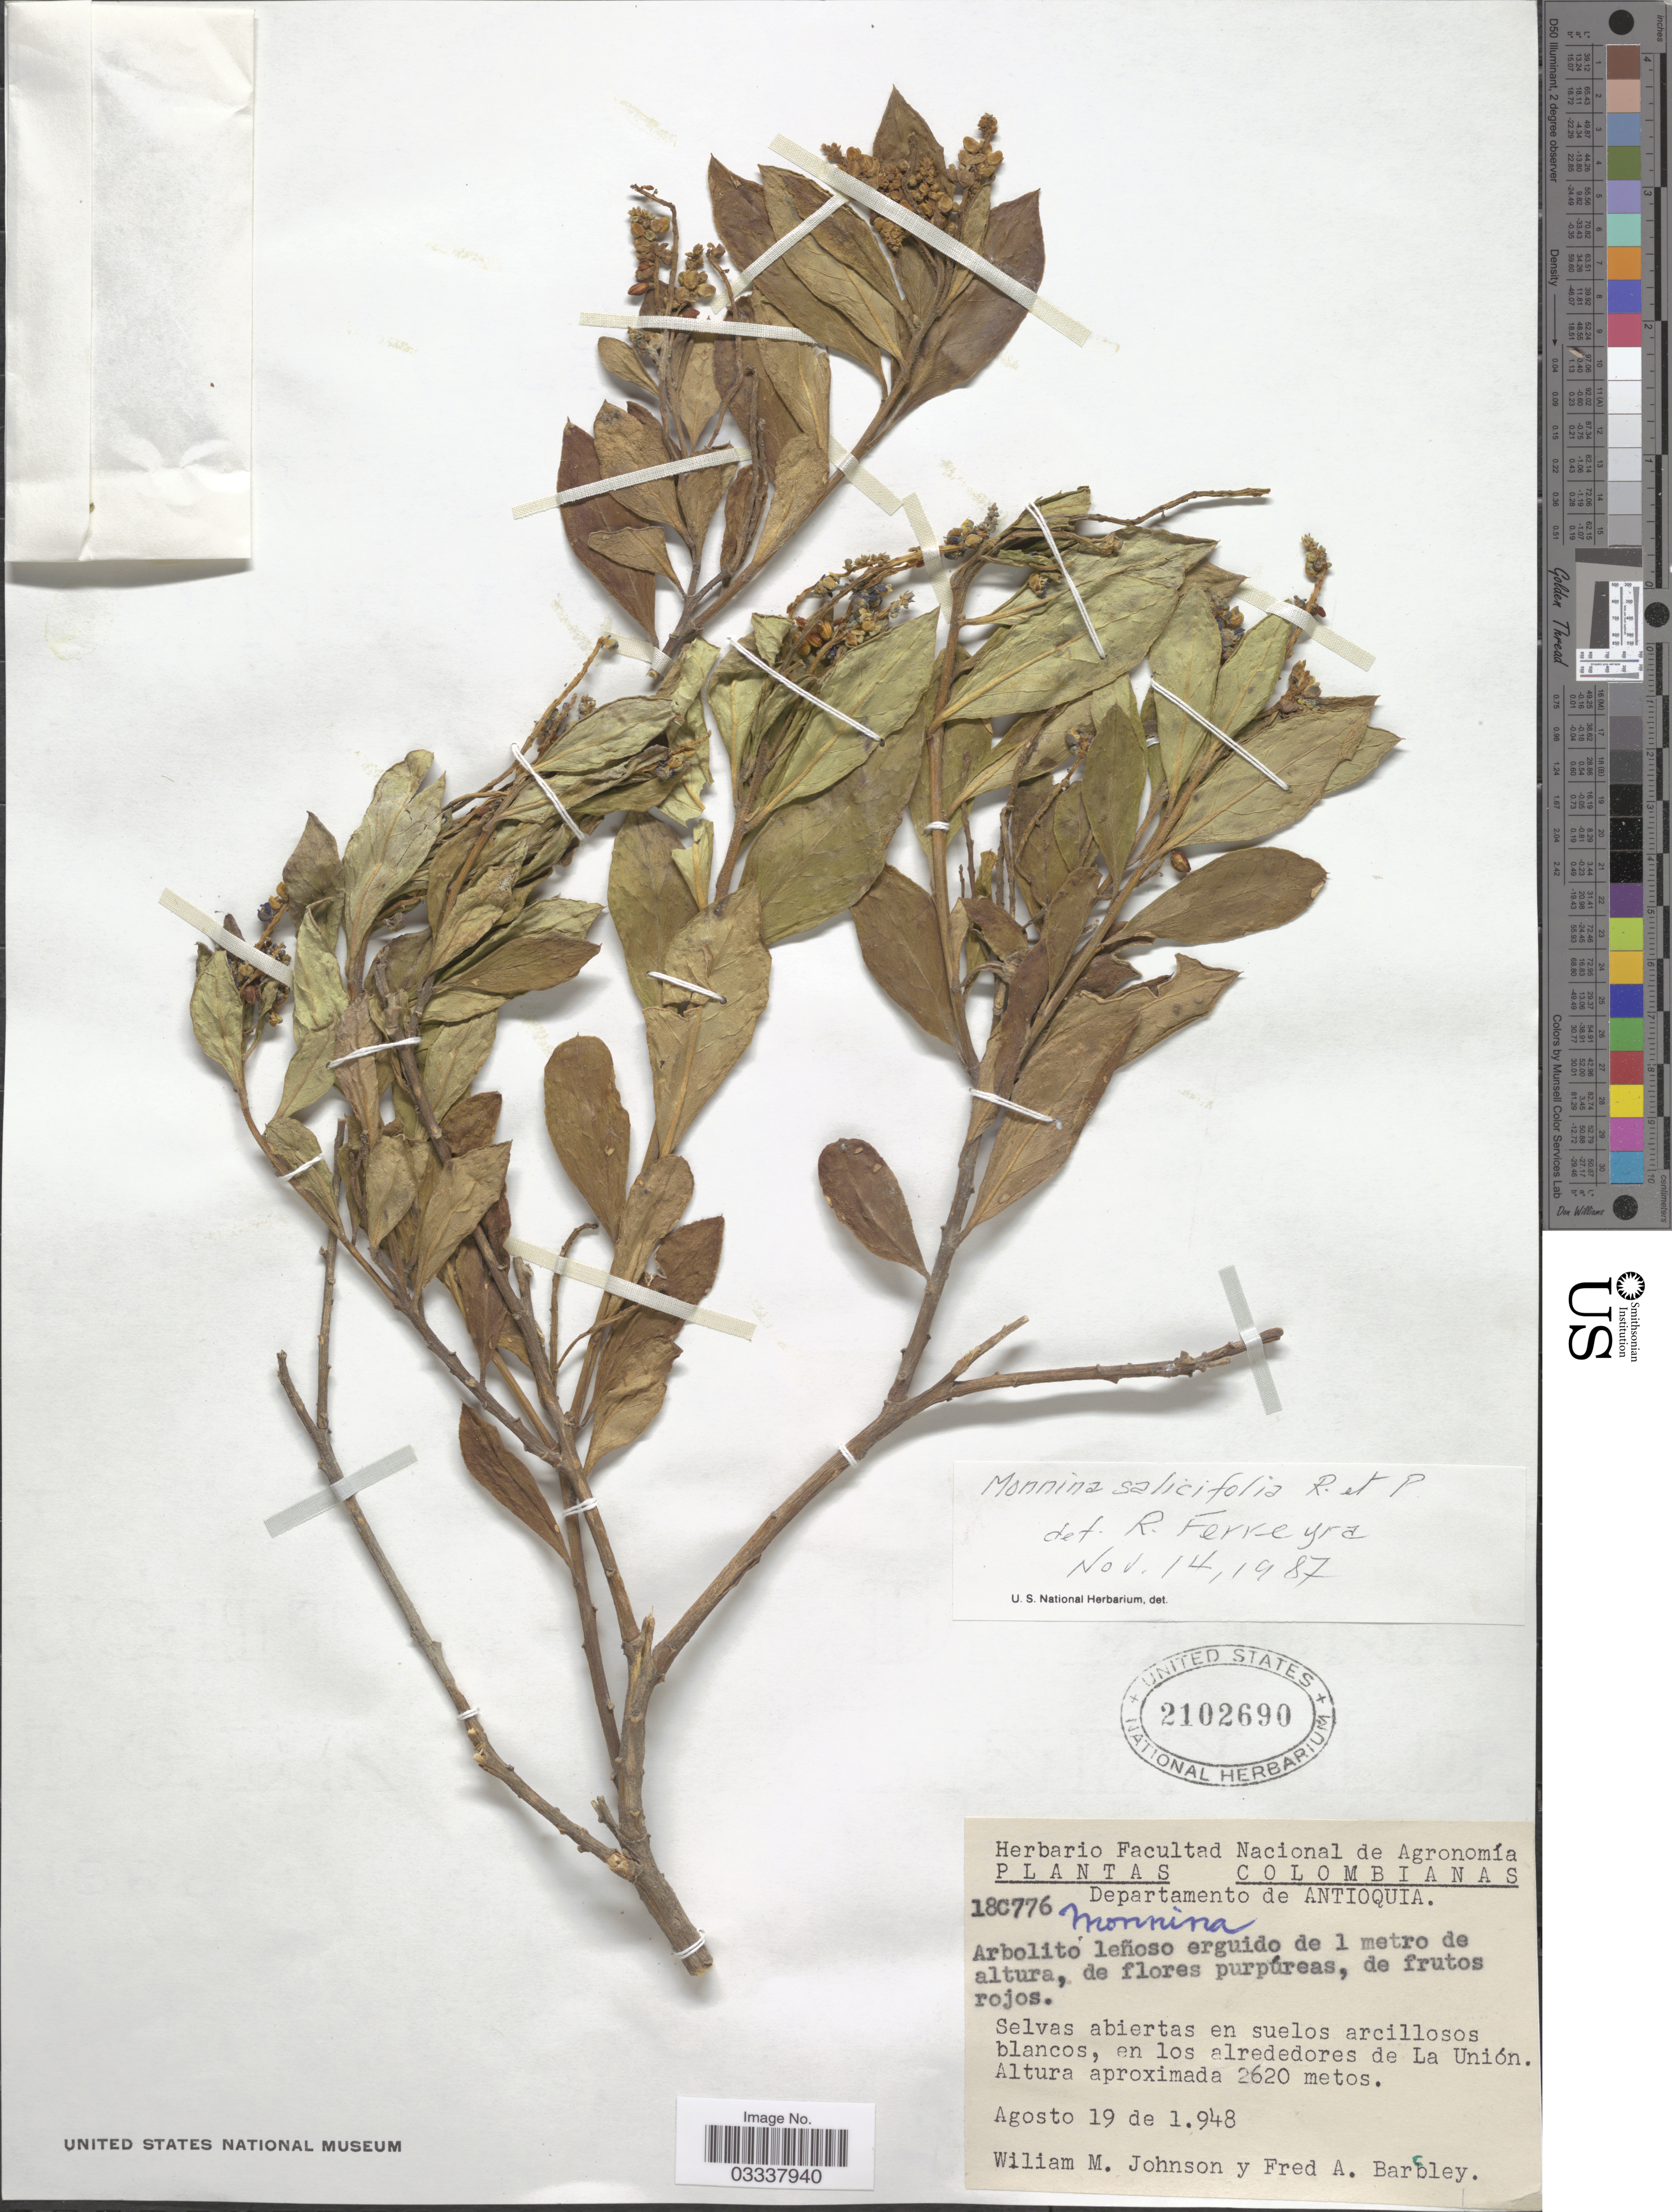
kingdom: Plantae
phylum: Tracheophyta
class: Magnoliopsida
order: Fabales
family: Polygalaceae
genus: Monnina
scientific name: Monnina salicifolia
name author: Ruiz & Pav.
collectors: W. M. Johnson & F. A. Barkley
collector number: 18C776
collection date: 1948-08-19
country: Colombia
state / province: Antioquia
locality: Departamento de Antioquia, Selvas abiertas en suelos arcillosos blancos, en los alrededores de La Unión.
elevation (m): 2620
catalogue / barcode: US 2102690